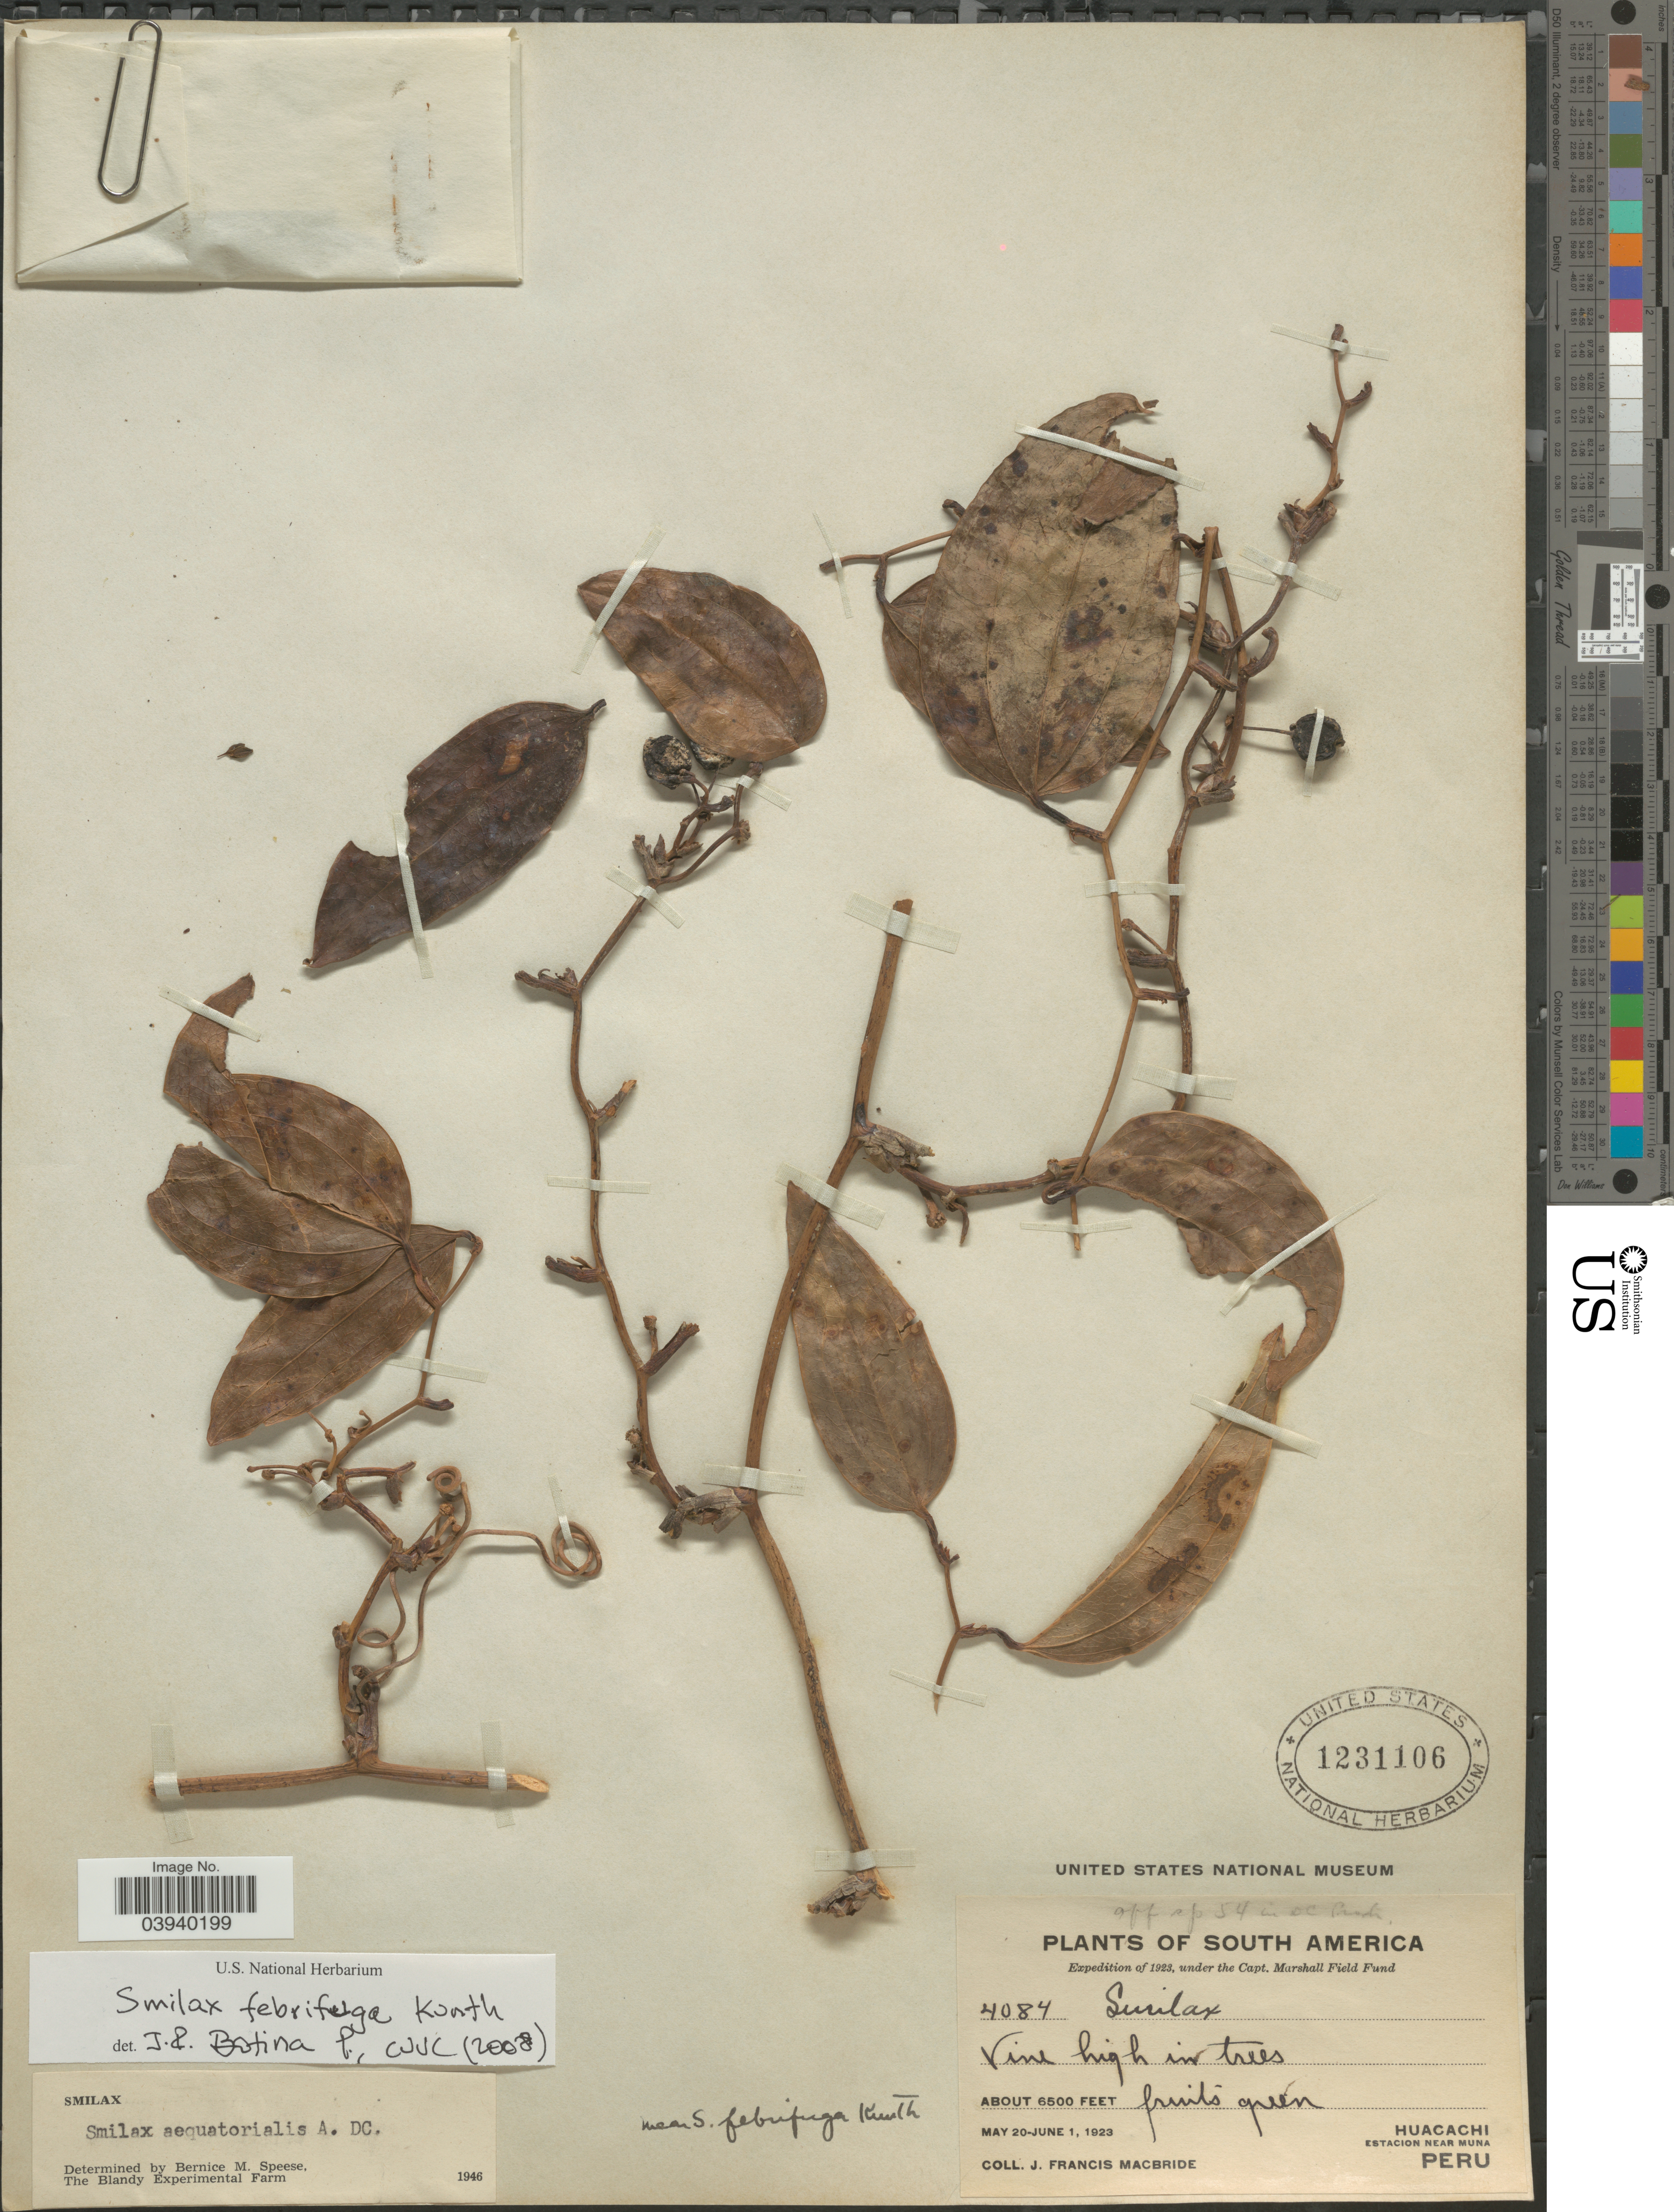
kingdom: Plantae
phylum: Tracheophyta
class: Liliopsida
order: Liliales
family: Smilacaceae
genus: Smilax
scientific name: Smilax febrifuga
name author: Kunth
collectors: J. F. Macbride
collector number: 4084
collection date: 1923-05-20/1923-06-01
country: Peru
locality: Huacachi. Estacion near Muna.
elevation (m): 1981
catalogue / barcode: US 1231106